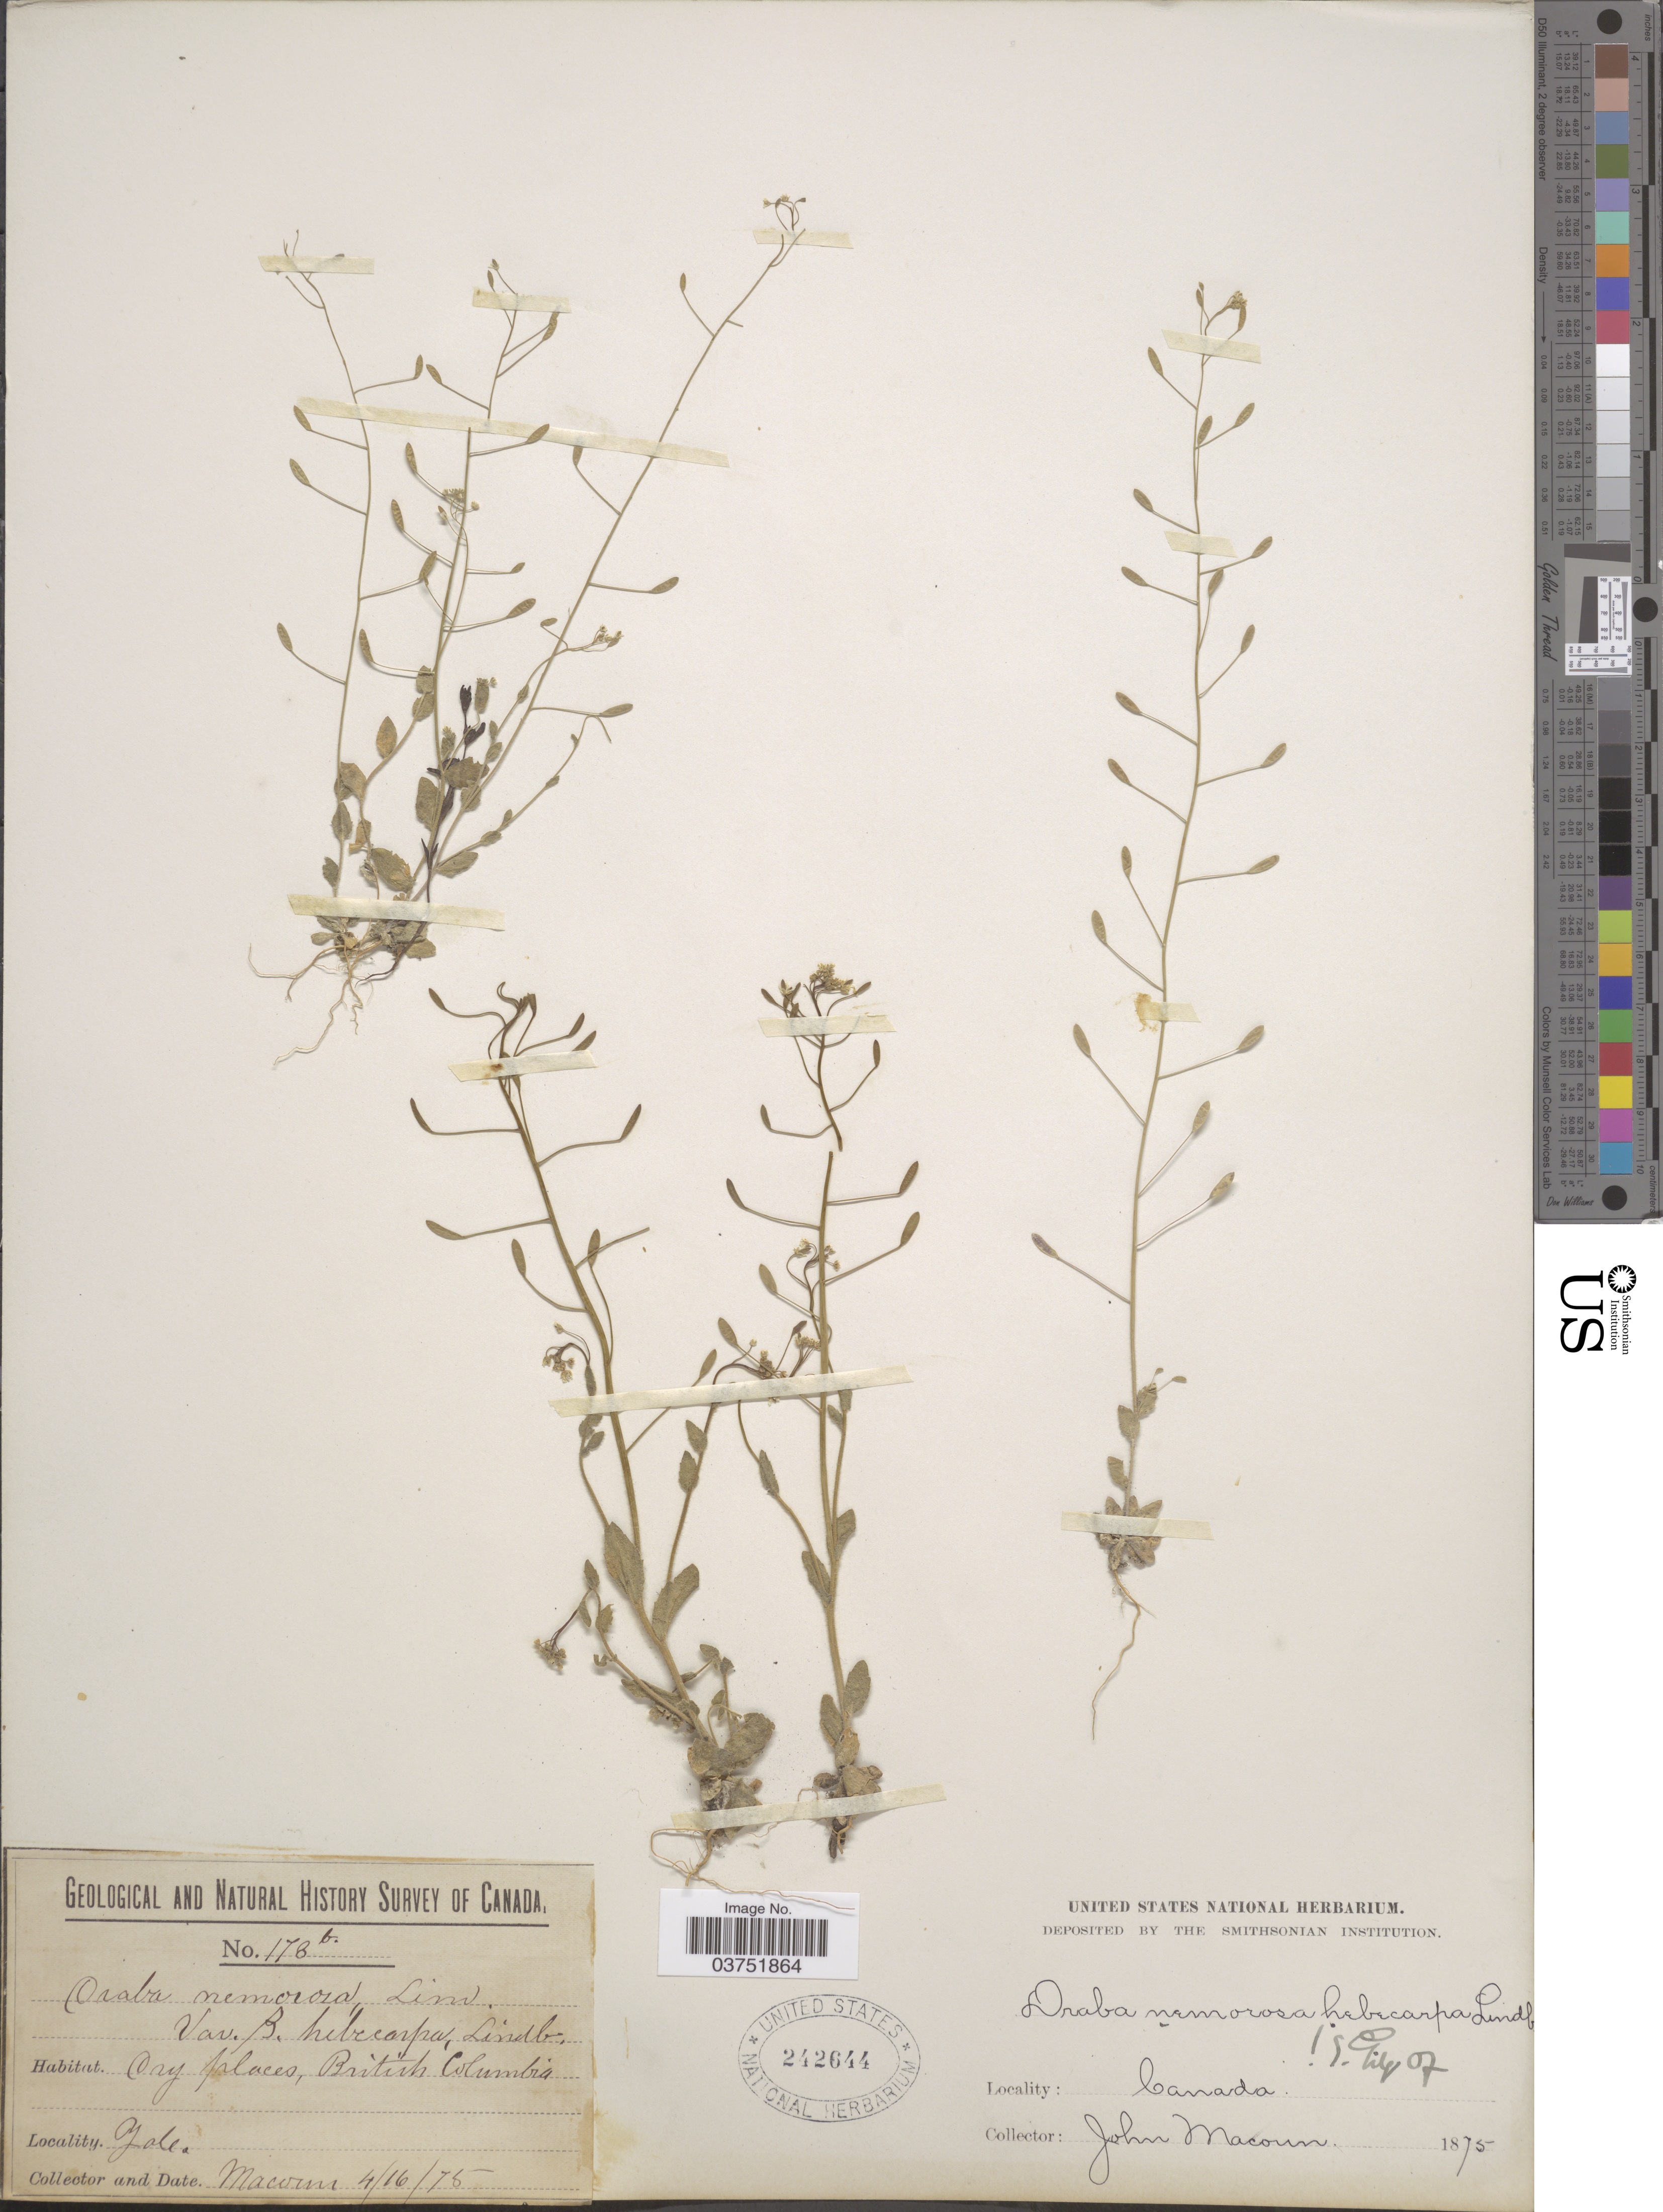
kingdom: Plantae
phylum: Tracheophyta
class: Magnoliopsida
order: Brassicales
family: Brassicaceae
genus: Draba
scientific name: Draba nemorosa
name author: L.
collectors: J. Macoun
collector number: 178b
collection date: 1875-04-16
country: Canada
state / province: British Columbia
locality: Yale.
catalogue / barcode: US 242644